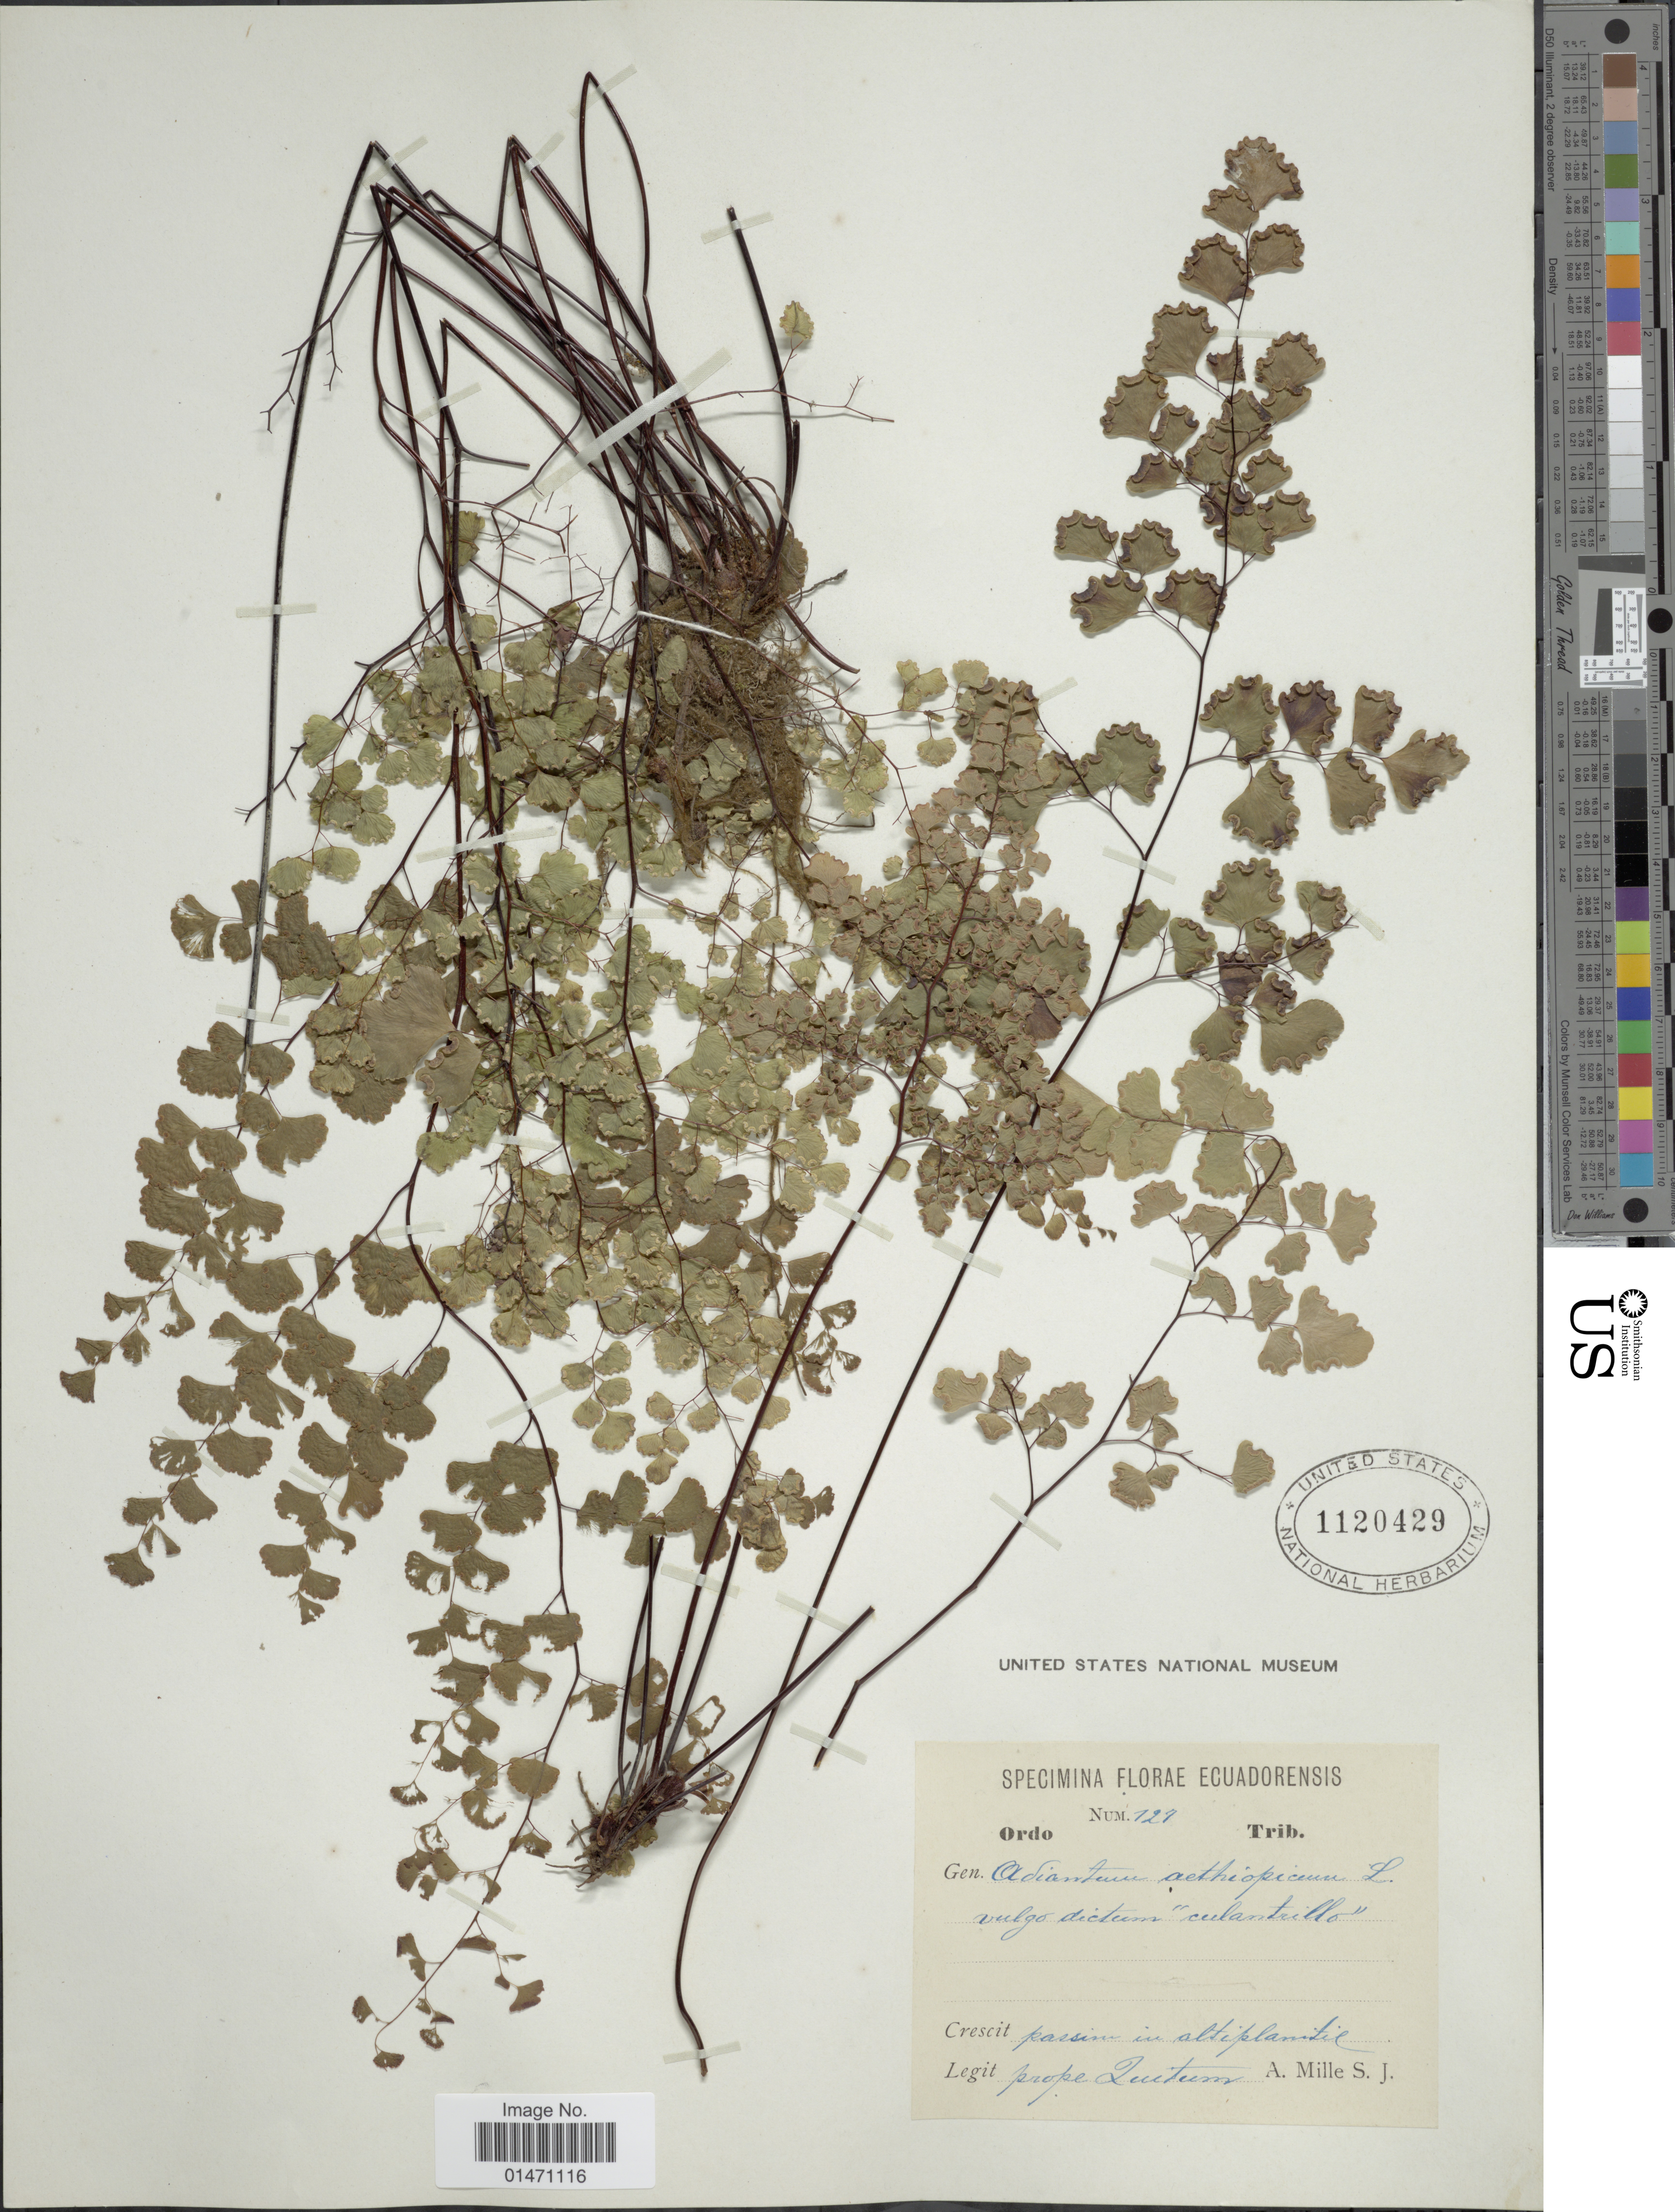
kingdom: Plantae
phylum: Tracheophyta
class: Polypodiopsida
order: Polypodiales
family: Pteridaceae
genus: Adiantum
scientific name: Adiantum poiretii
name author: Wikstr.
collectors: A. Mille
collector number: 127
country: Ecuador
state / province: Pichincha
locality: Florae Ecuadorensis, passim in altiplanitie, prope Quitum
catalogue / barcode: US 1120429